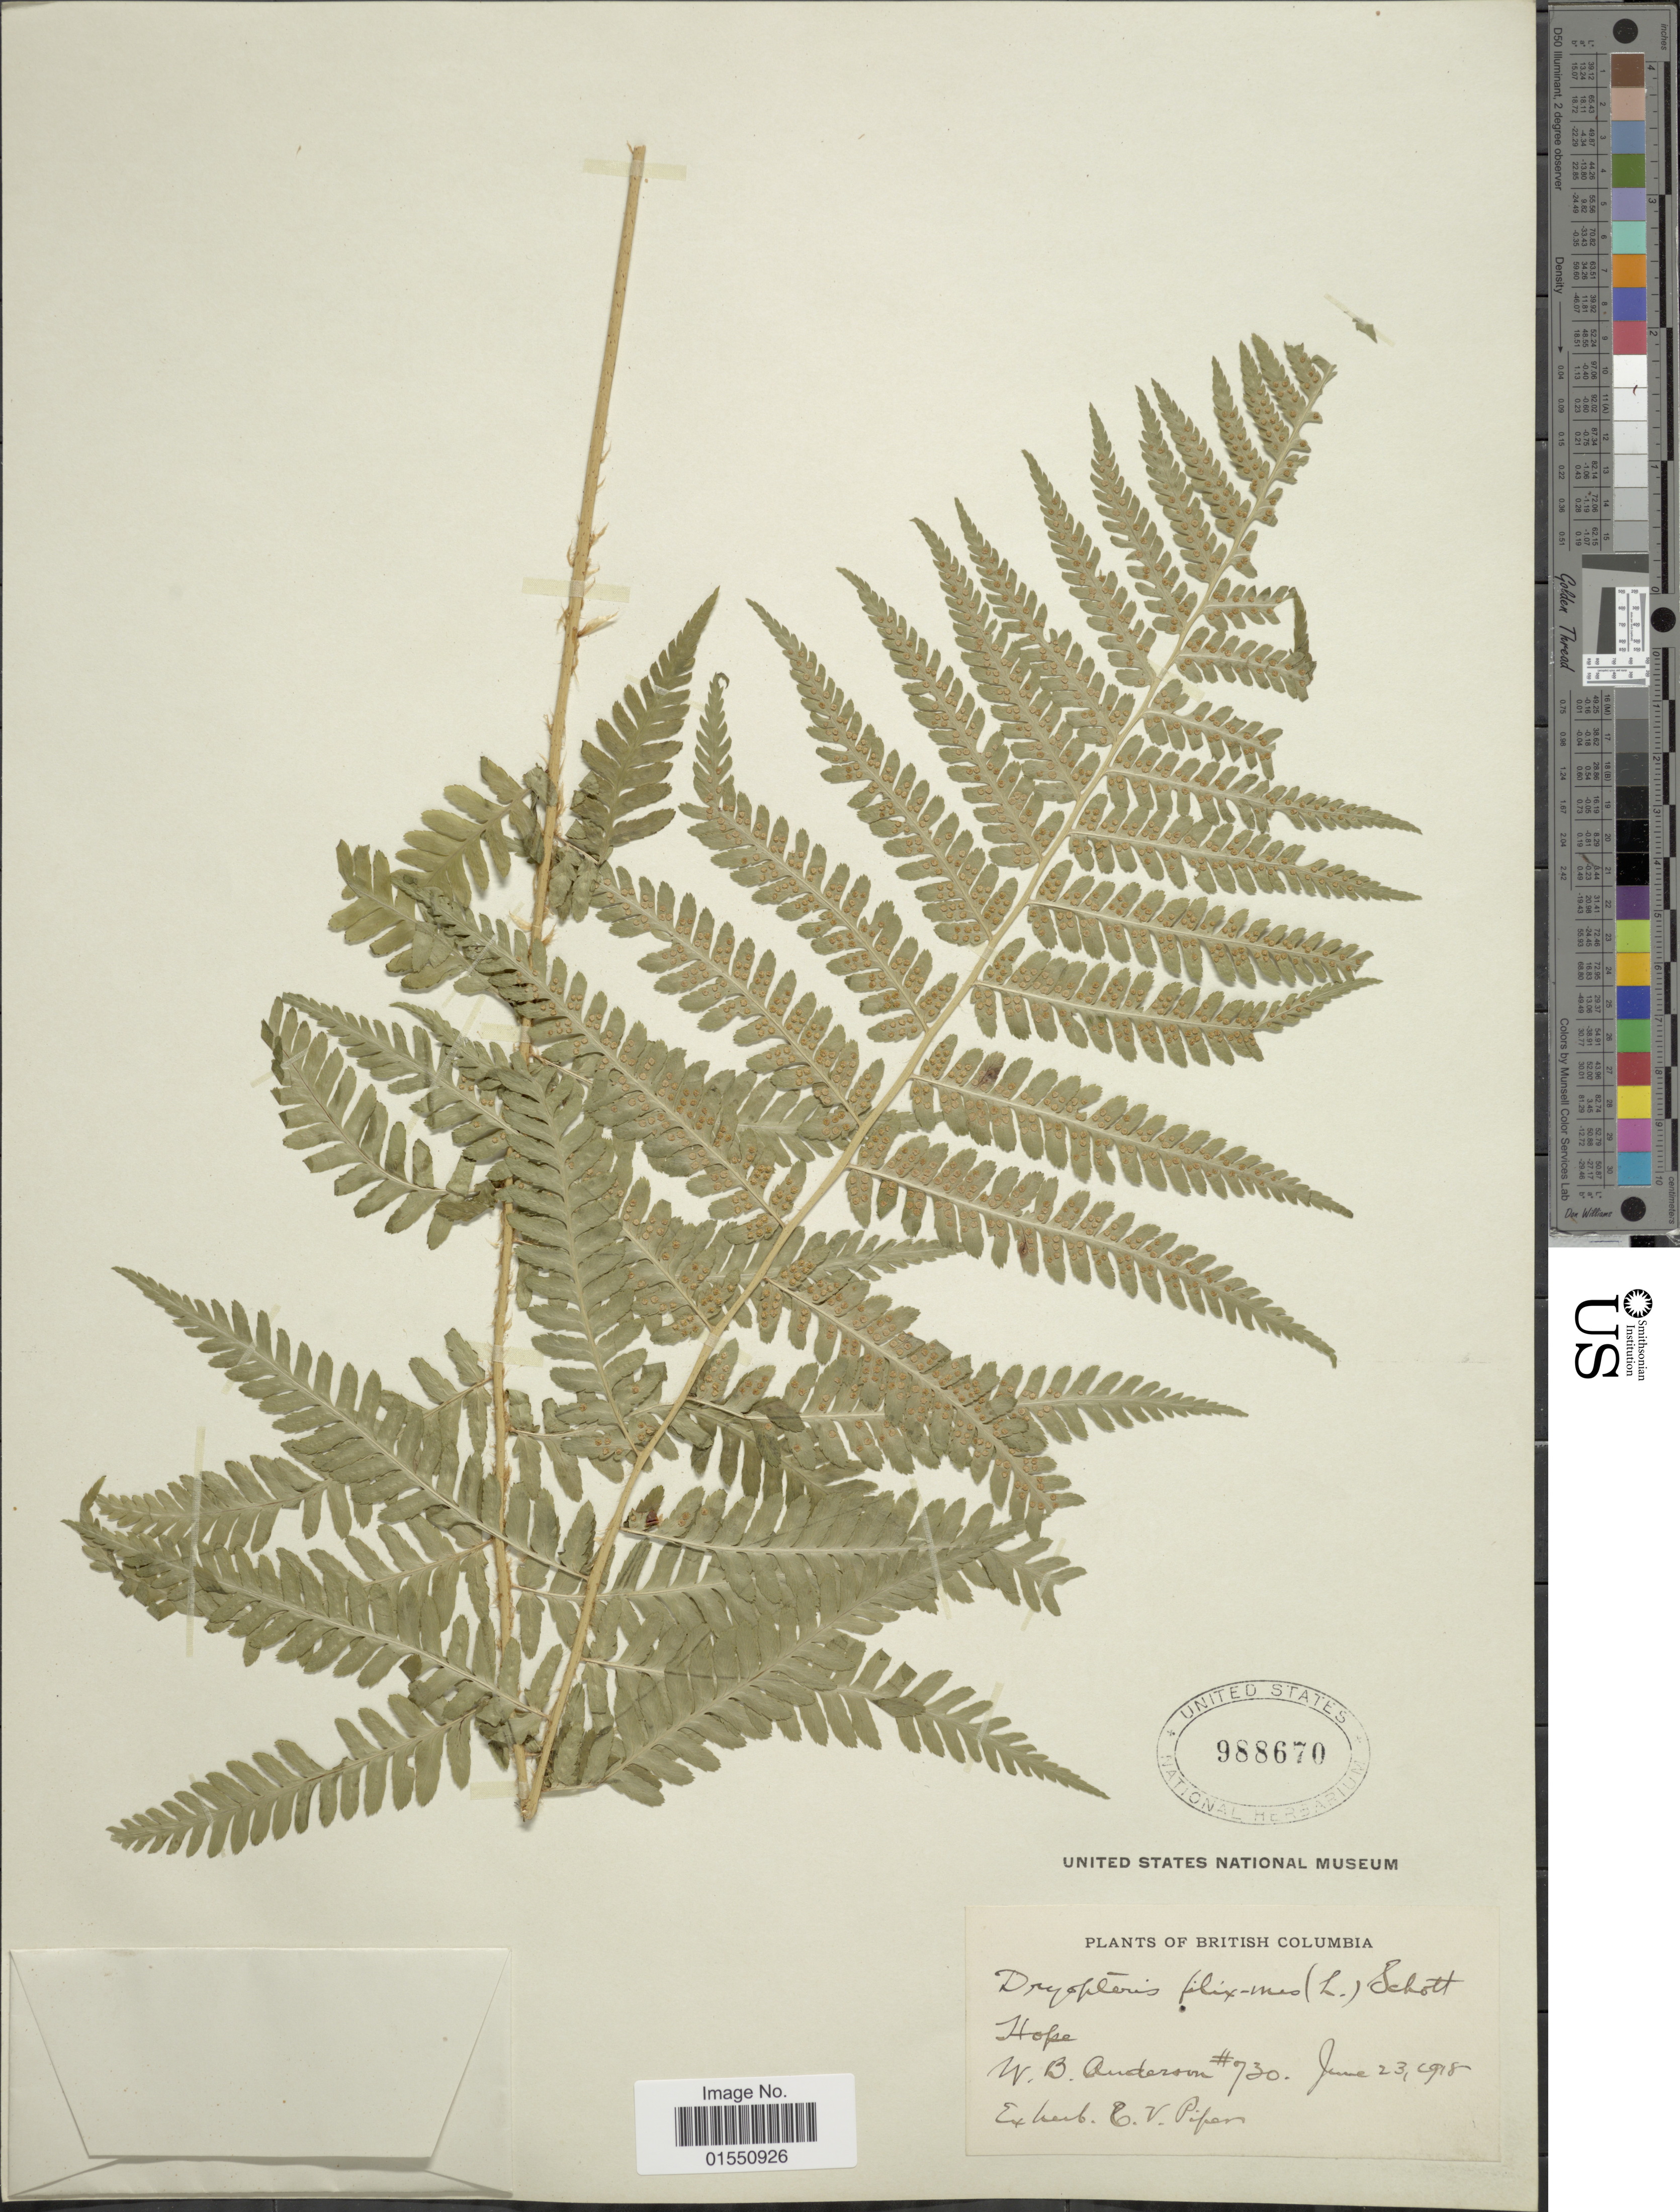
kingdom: Plantae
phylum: Tracheophyta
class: Polypodiopsida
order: Polypodiales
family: Dryopteridaceae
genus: Dryopteris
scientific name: Dryopteris filix-mas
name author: (L.) Schott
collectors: M. B. Anderson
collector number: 730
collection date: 1918-06-23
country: Canada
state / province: British Columbia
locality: Hope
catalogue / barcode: US 988670